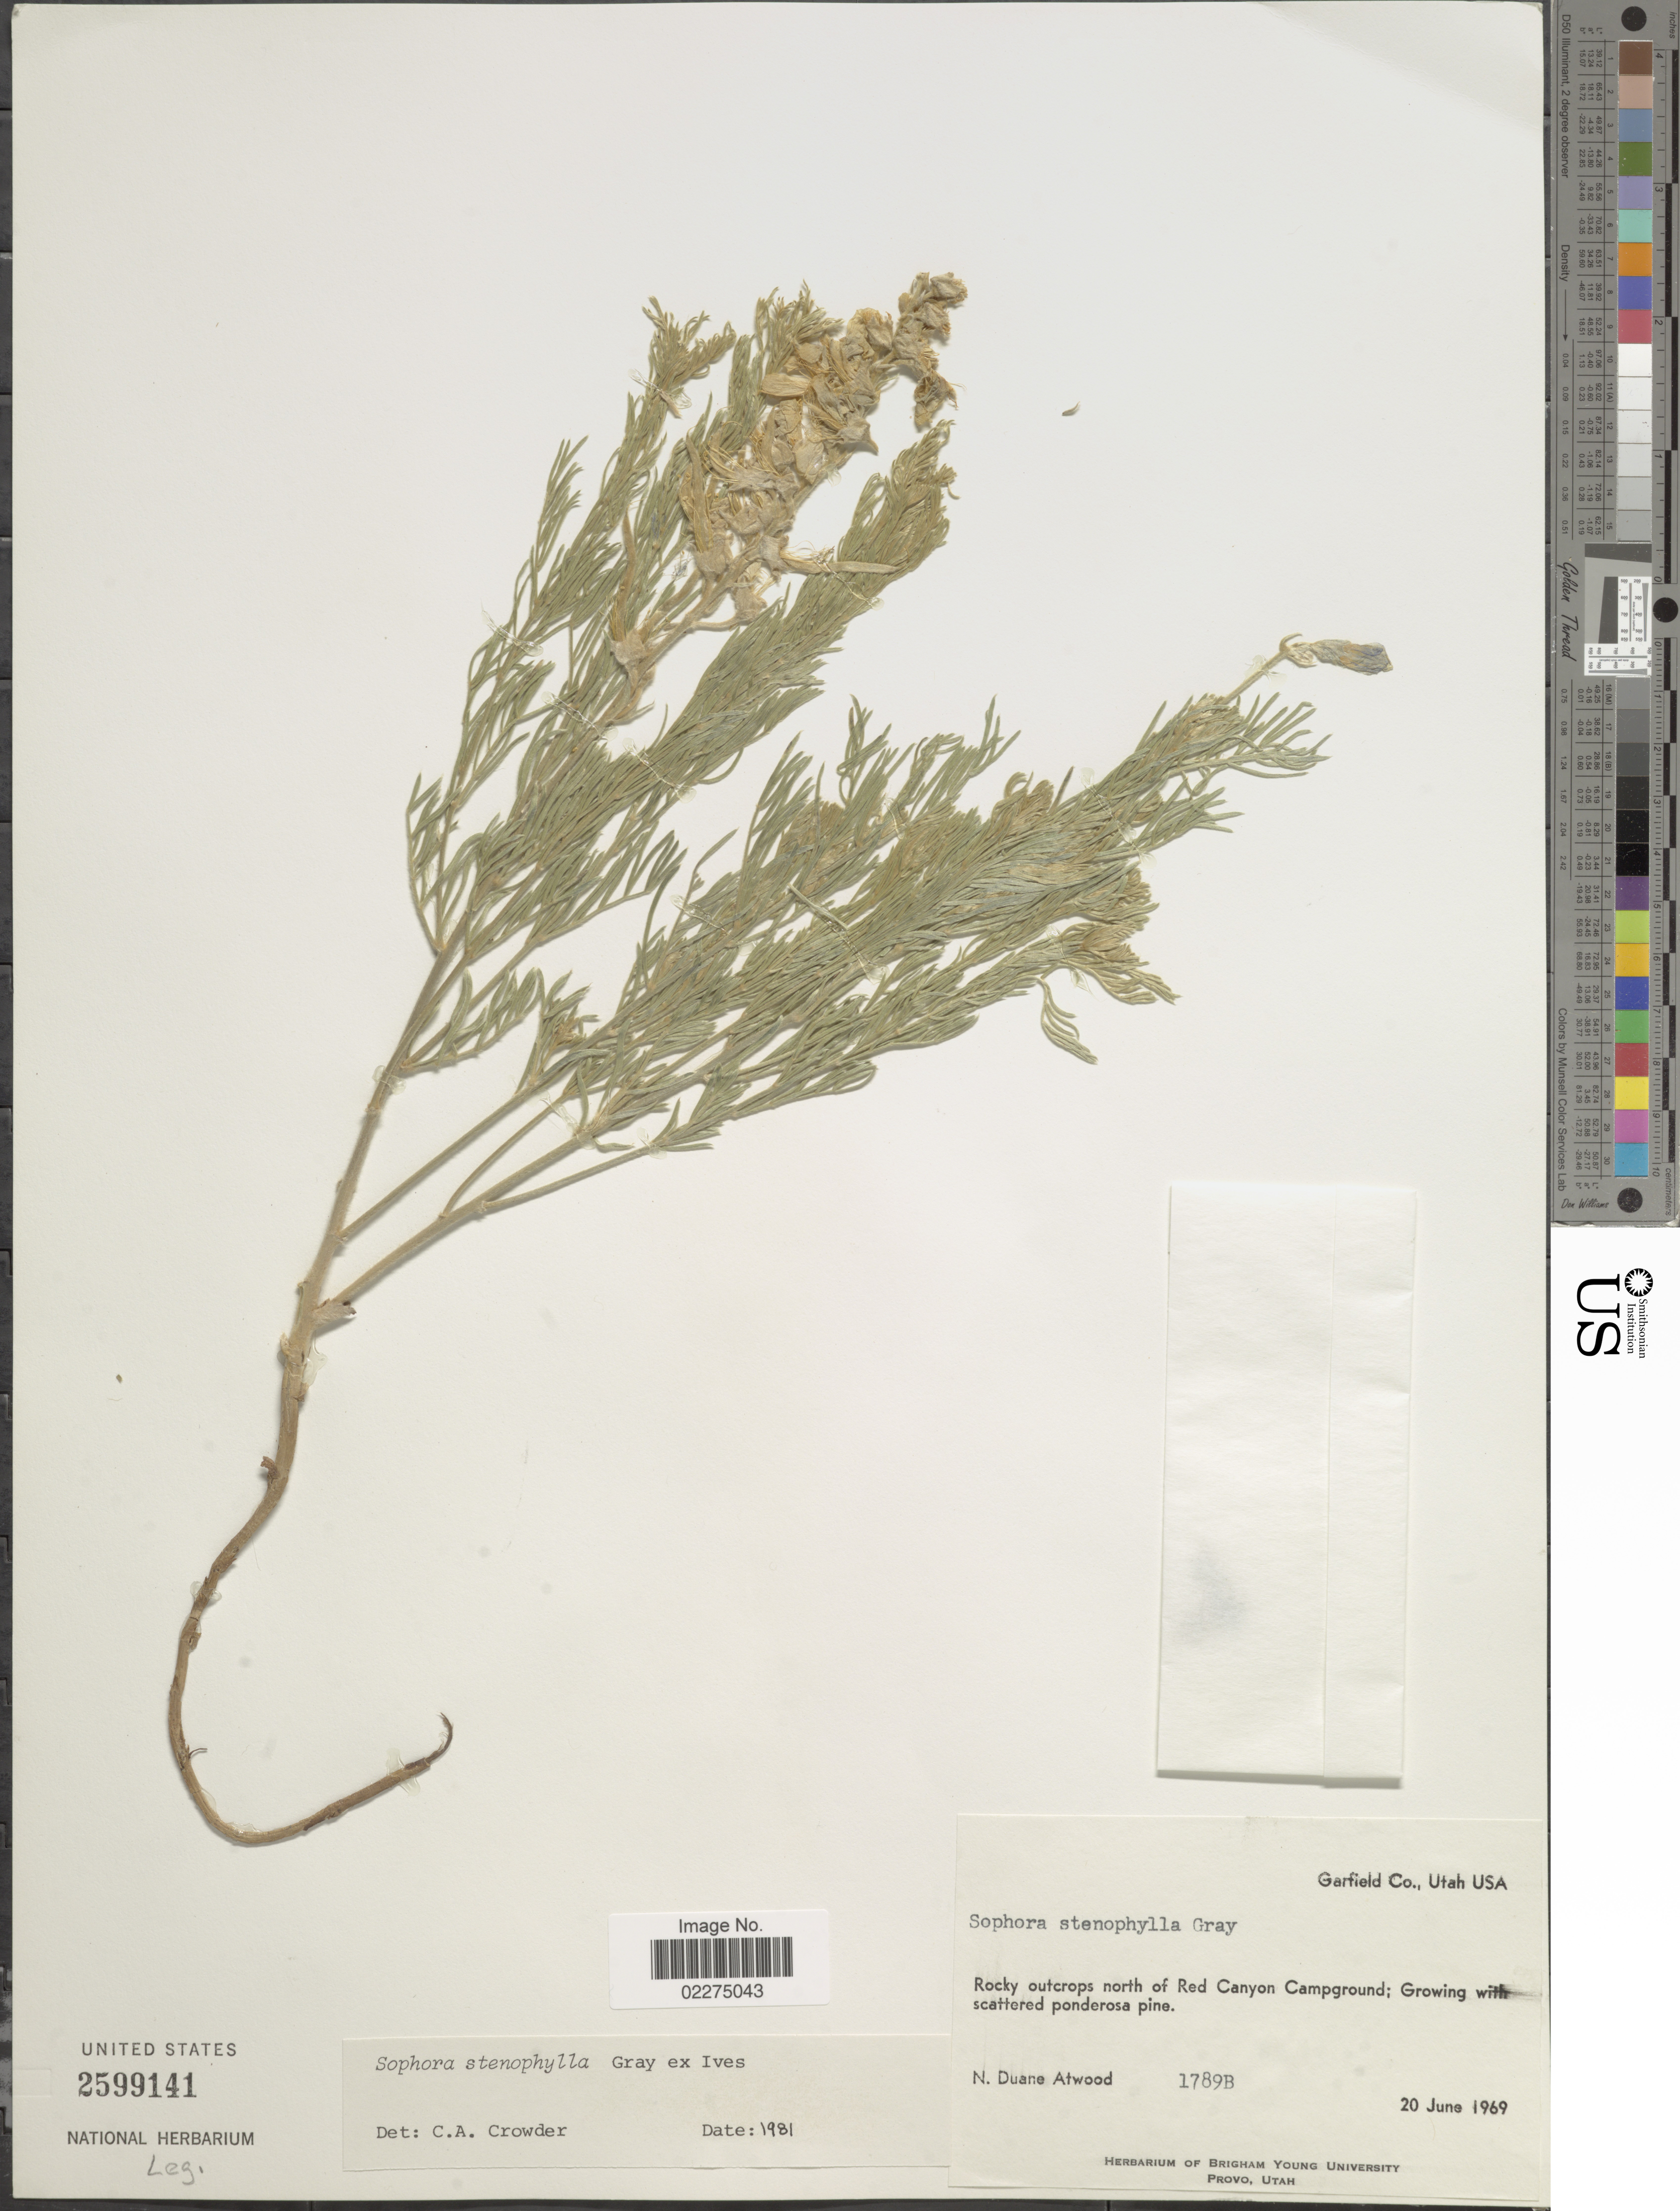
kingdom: Plantae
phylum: Tracheophyta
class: Magnoliopsida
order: Fabales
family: Fabaceae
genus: Sophora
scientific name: Sophora stenophylla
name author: A. Gray in Ives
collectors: N. Atwood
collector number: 1789B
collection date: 1969-06-20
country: United States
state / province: Utah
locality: Garfield Co. north of Red Canyon Campground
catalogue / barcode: US 2599141